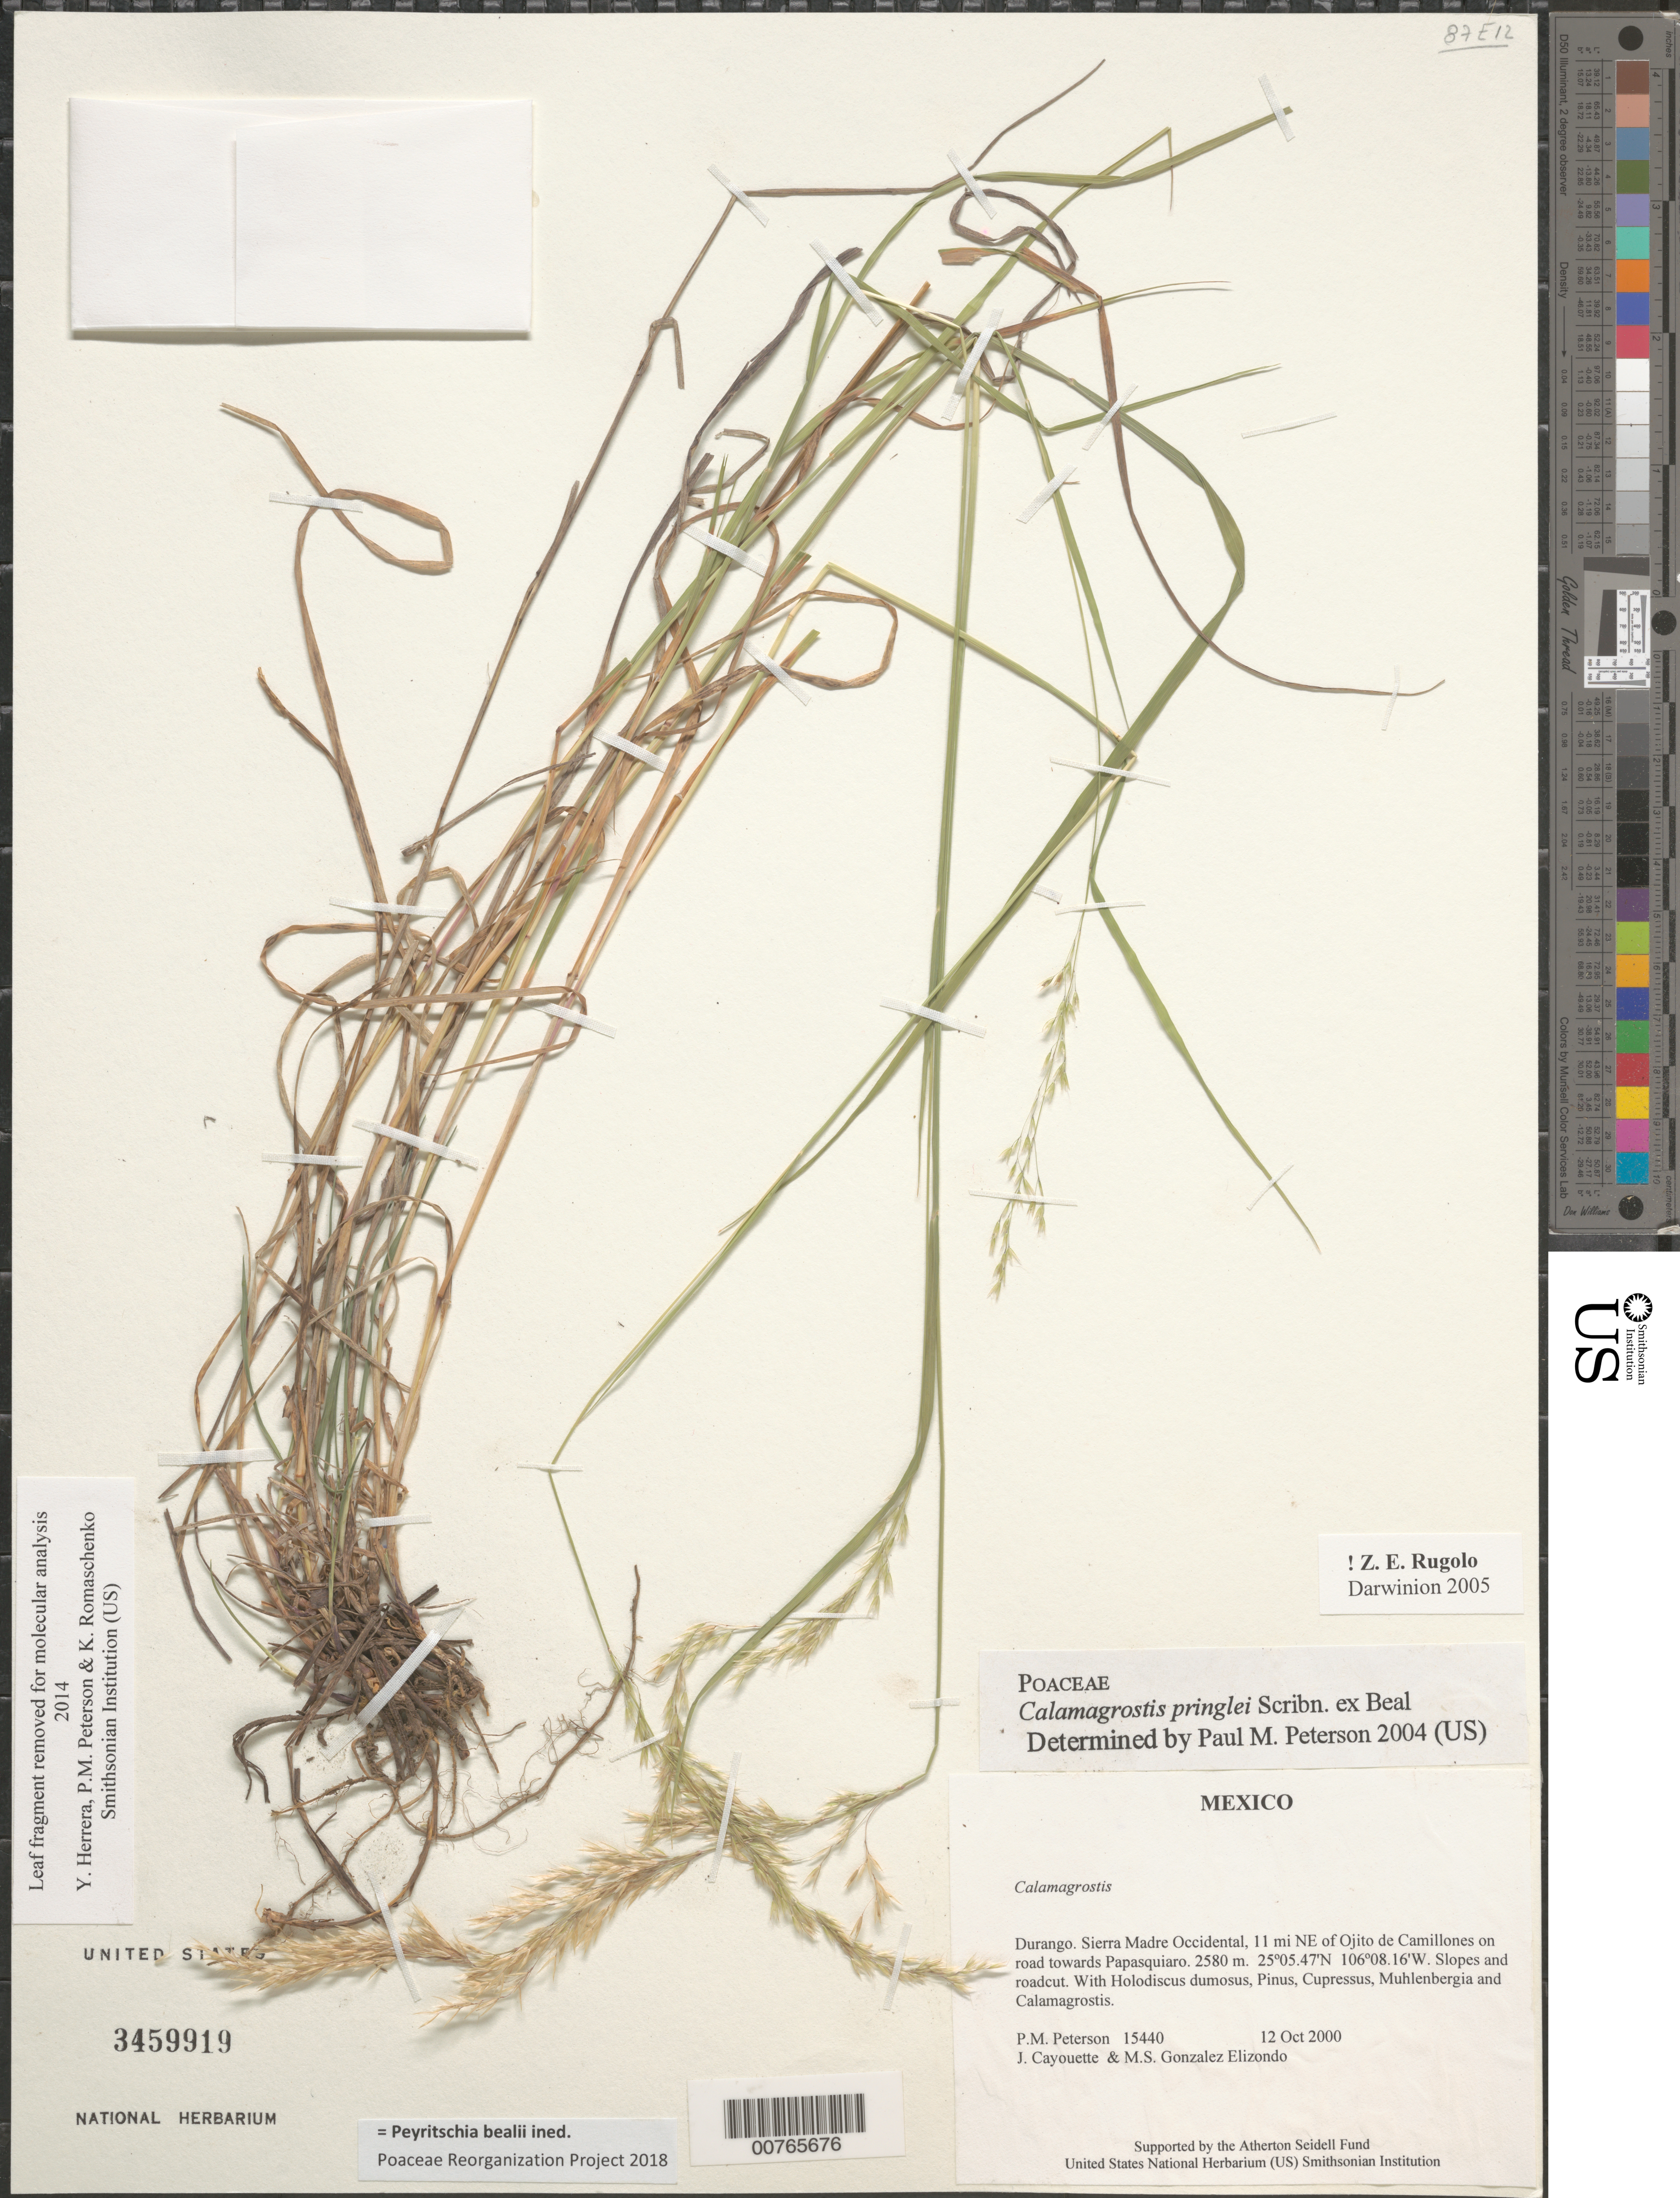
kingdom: Plantae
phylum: Tracheophyta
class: Liliopsida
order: Poales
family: Poaceae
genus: Peyritschia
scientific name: Peyritschia bealii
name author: P.M. Peterson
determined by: Poaceae Reorganization Project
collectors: P. M. Peterson, J. Cayouette & M. S. González-Elizondo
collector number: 15440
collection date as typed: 12 Oct 2000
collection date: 2000-10-12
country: Mexico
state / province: Durango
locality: Sierra Madre Occidental, 11 mi NE of Ojito de Camillones on road towards Papasquiaro.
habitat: Slopes and roadcut.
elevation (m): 2580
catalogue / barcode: US 3459919